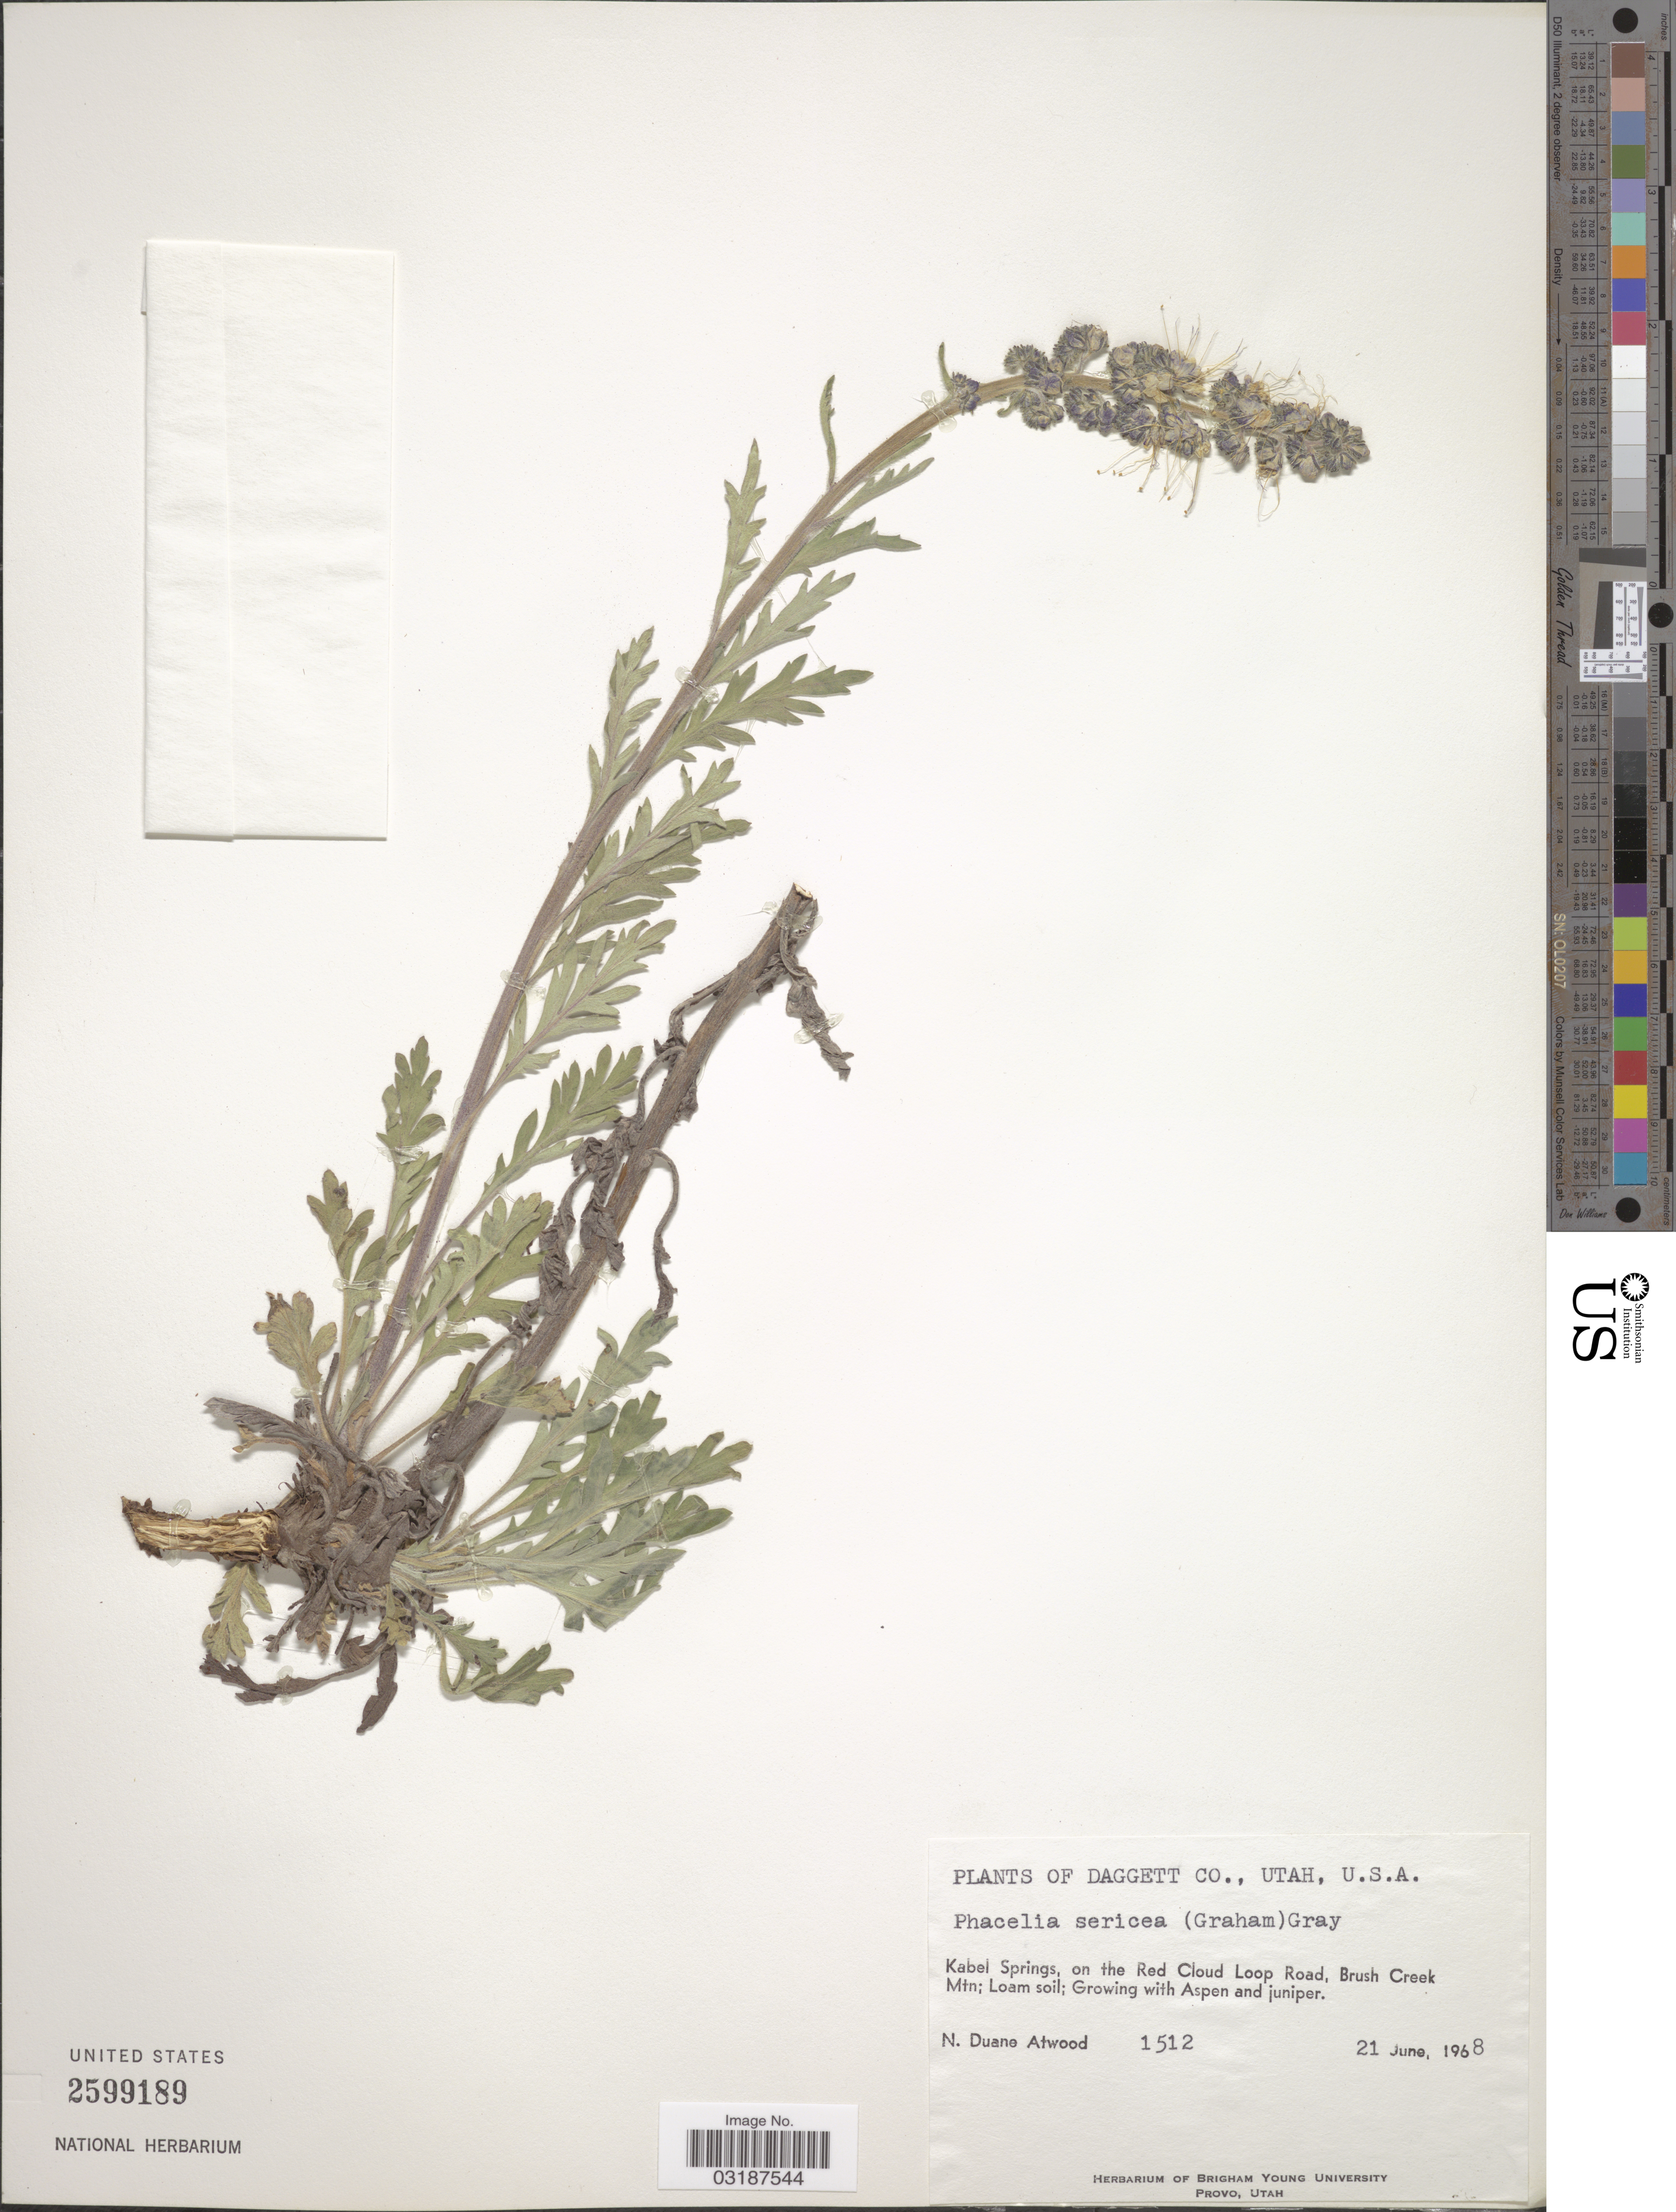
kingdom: Plantae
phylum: Tracheophyta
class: Magnoliopsida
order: Boraginales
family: Hydrophyllaceae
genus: Phacelia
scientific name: Phacelia sericea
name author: (Graham) A. Gray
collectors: N. Atwood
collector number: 1512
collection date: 1968-06-21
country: United States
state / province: Utah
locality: Daggett Co. Kabel Springs, on the Red Cloud Loop Road, Brush Creek Mtn.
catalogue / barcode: US 2599189